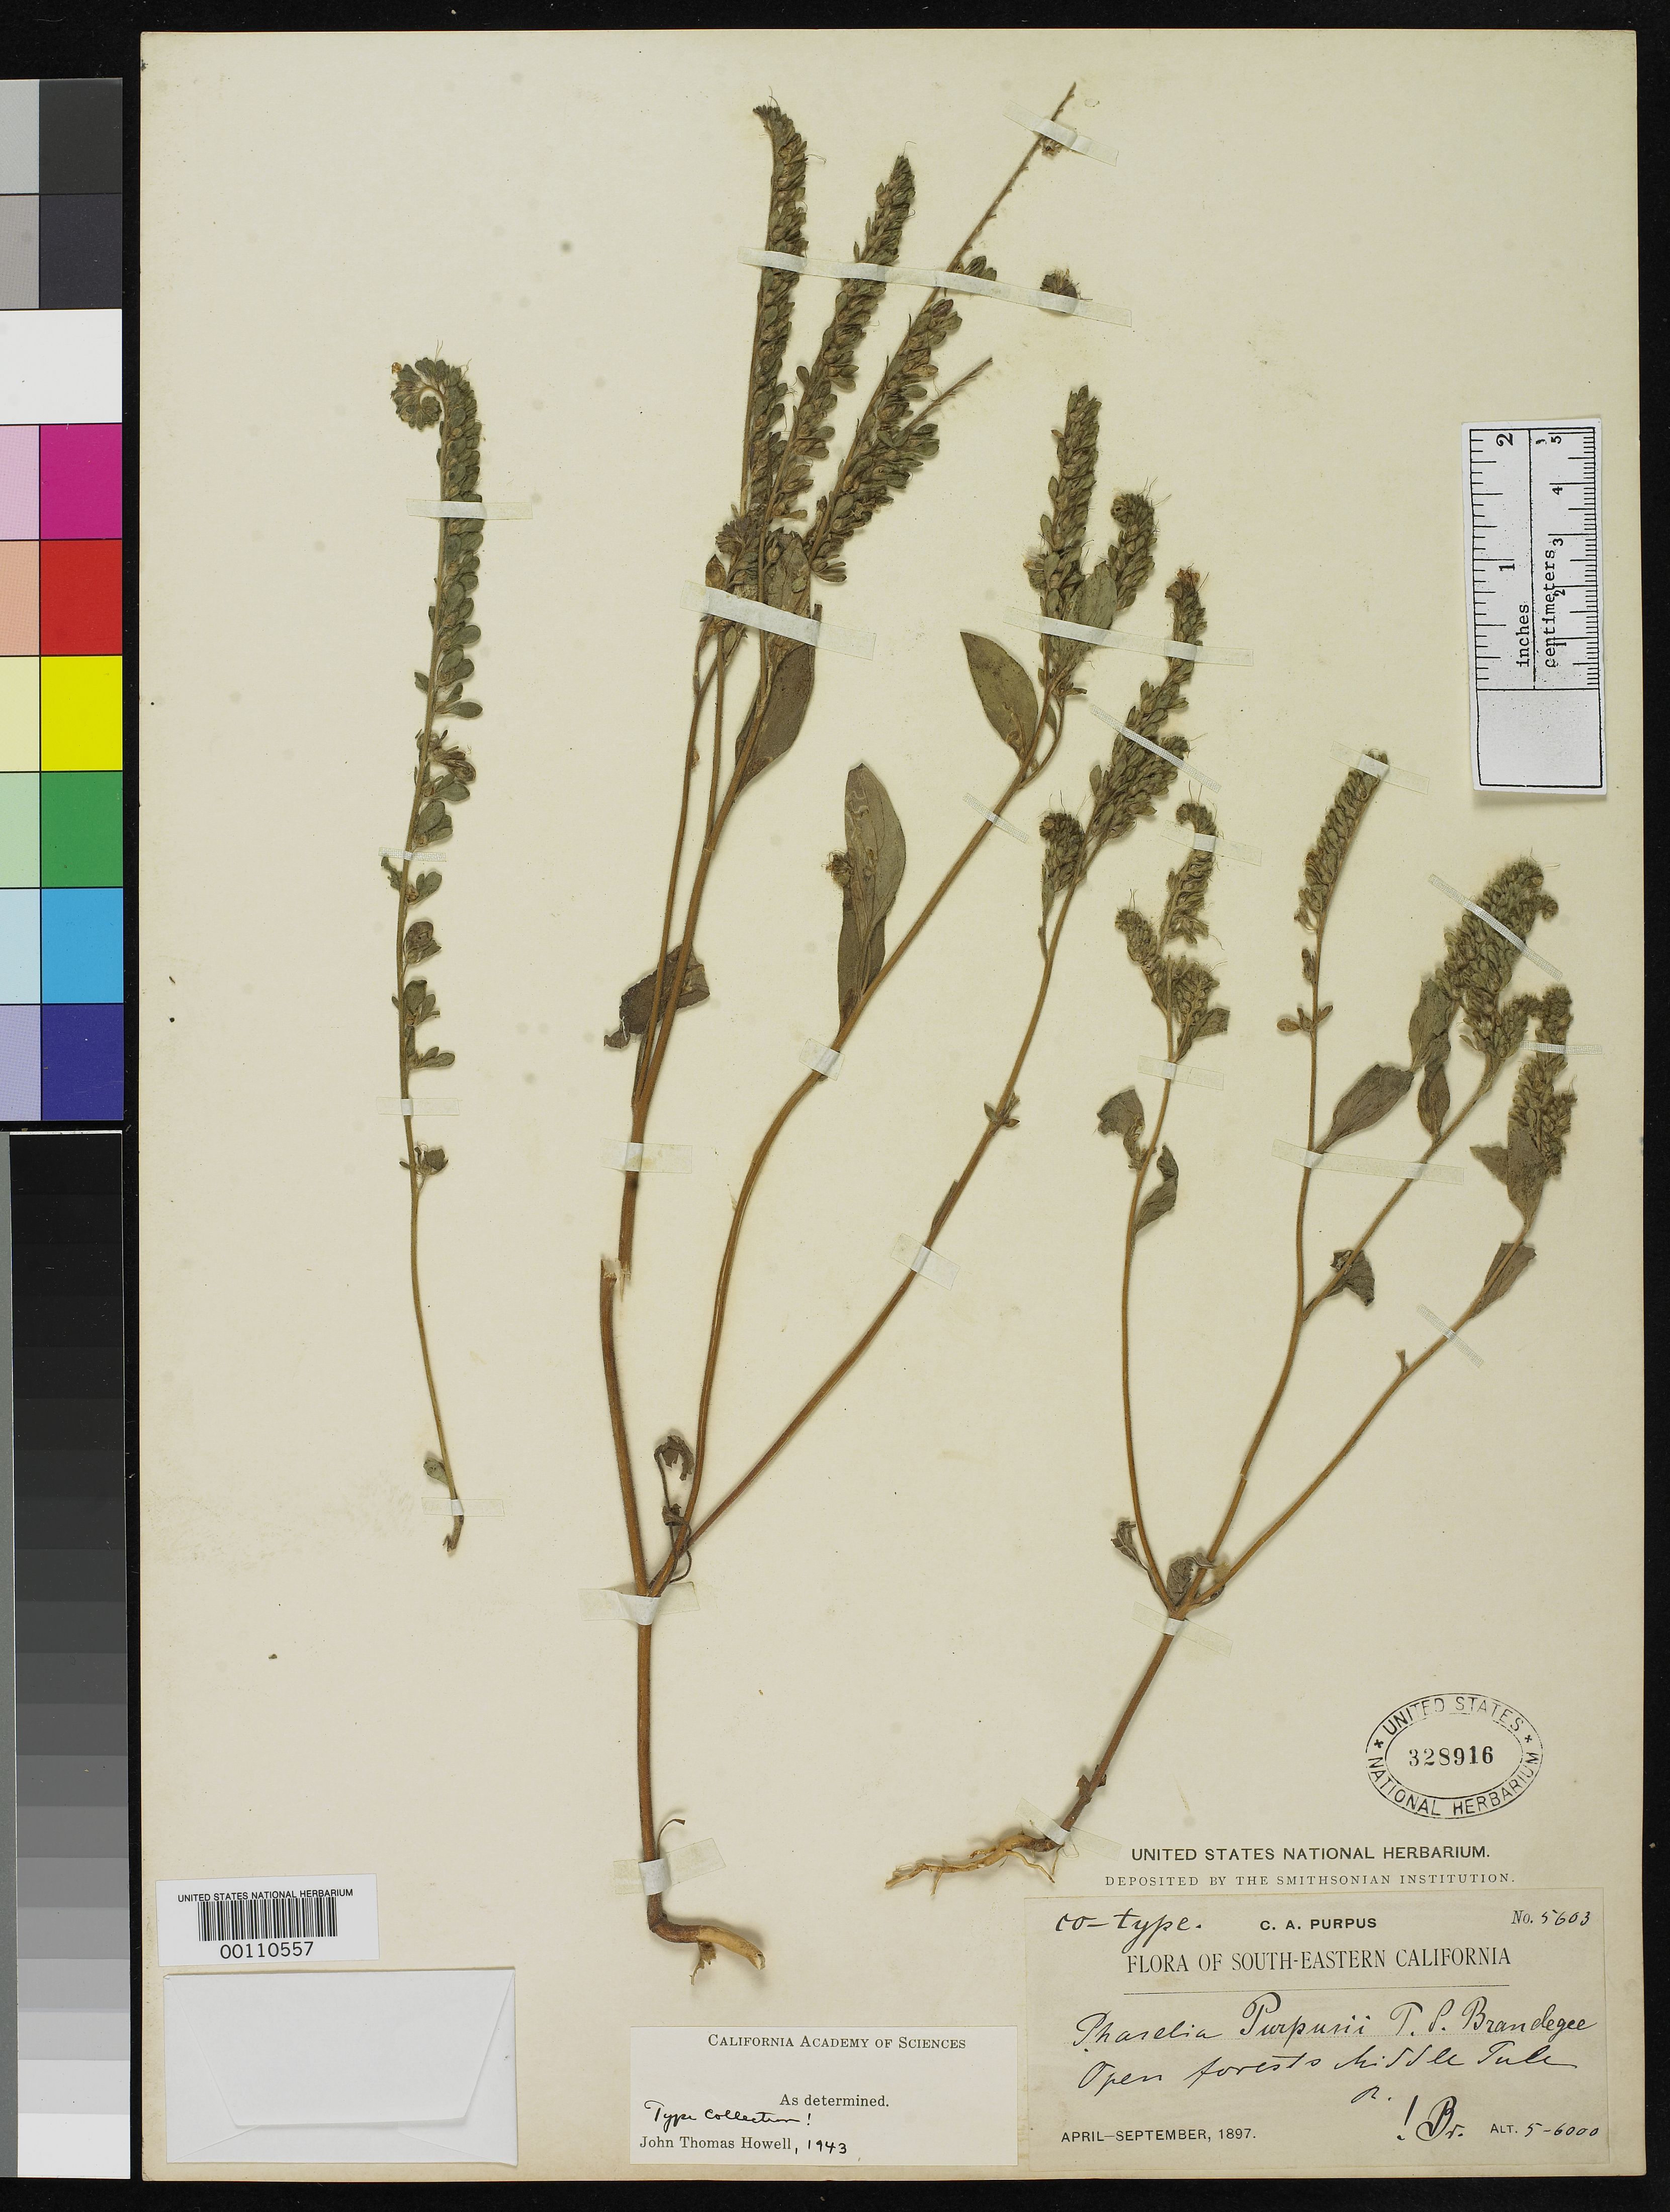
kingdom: Plantae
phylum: Tracheophyta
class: Magnoliopsida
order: Boraginales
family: Hydrophyllaceae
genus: Phacelia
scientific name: Phacelia purpusii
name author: Brandegee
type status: Isosyntype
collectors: C. A. Purpus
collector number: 5603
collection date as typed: Apr 1897 to -- Sep 1897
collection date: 1897-04/1897-09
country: United States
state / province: California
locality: Southeastern California.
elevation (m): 1524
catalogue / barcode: US 328916